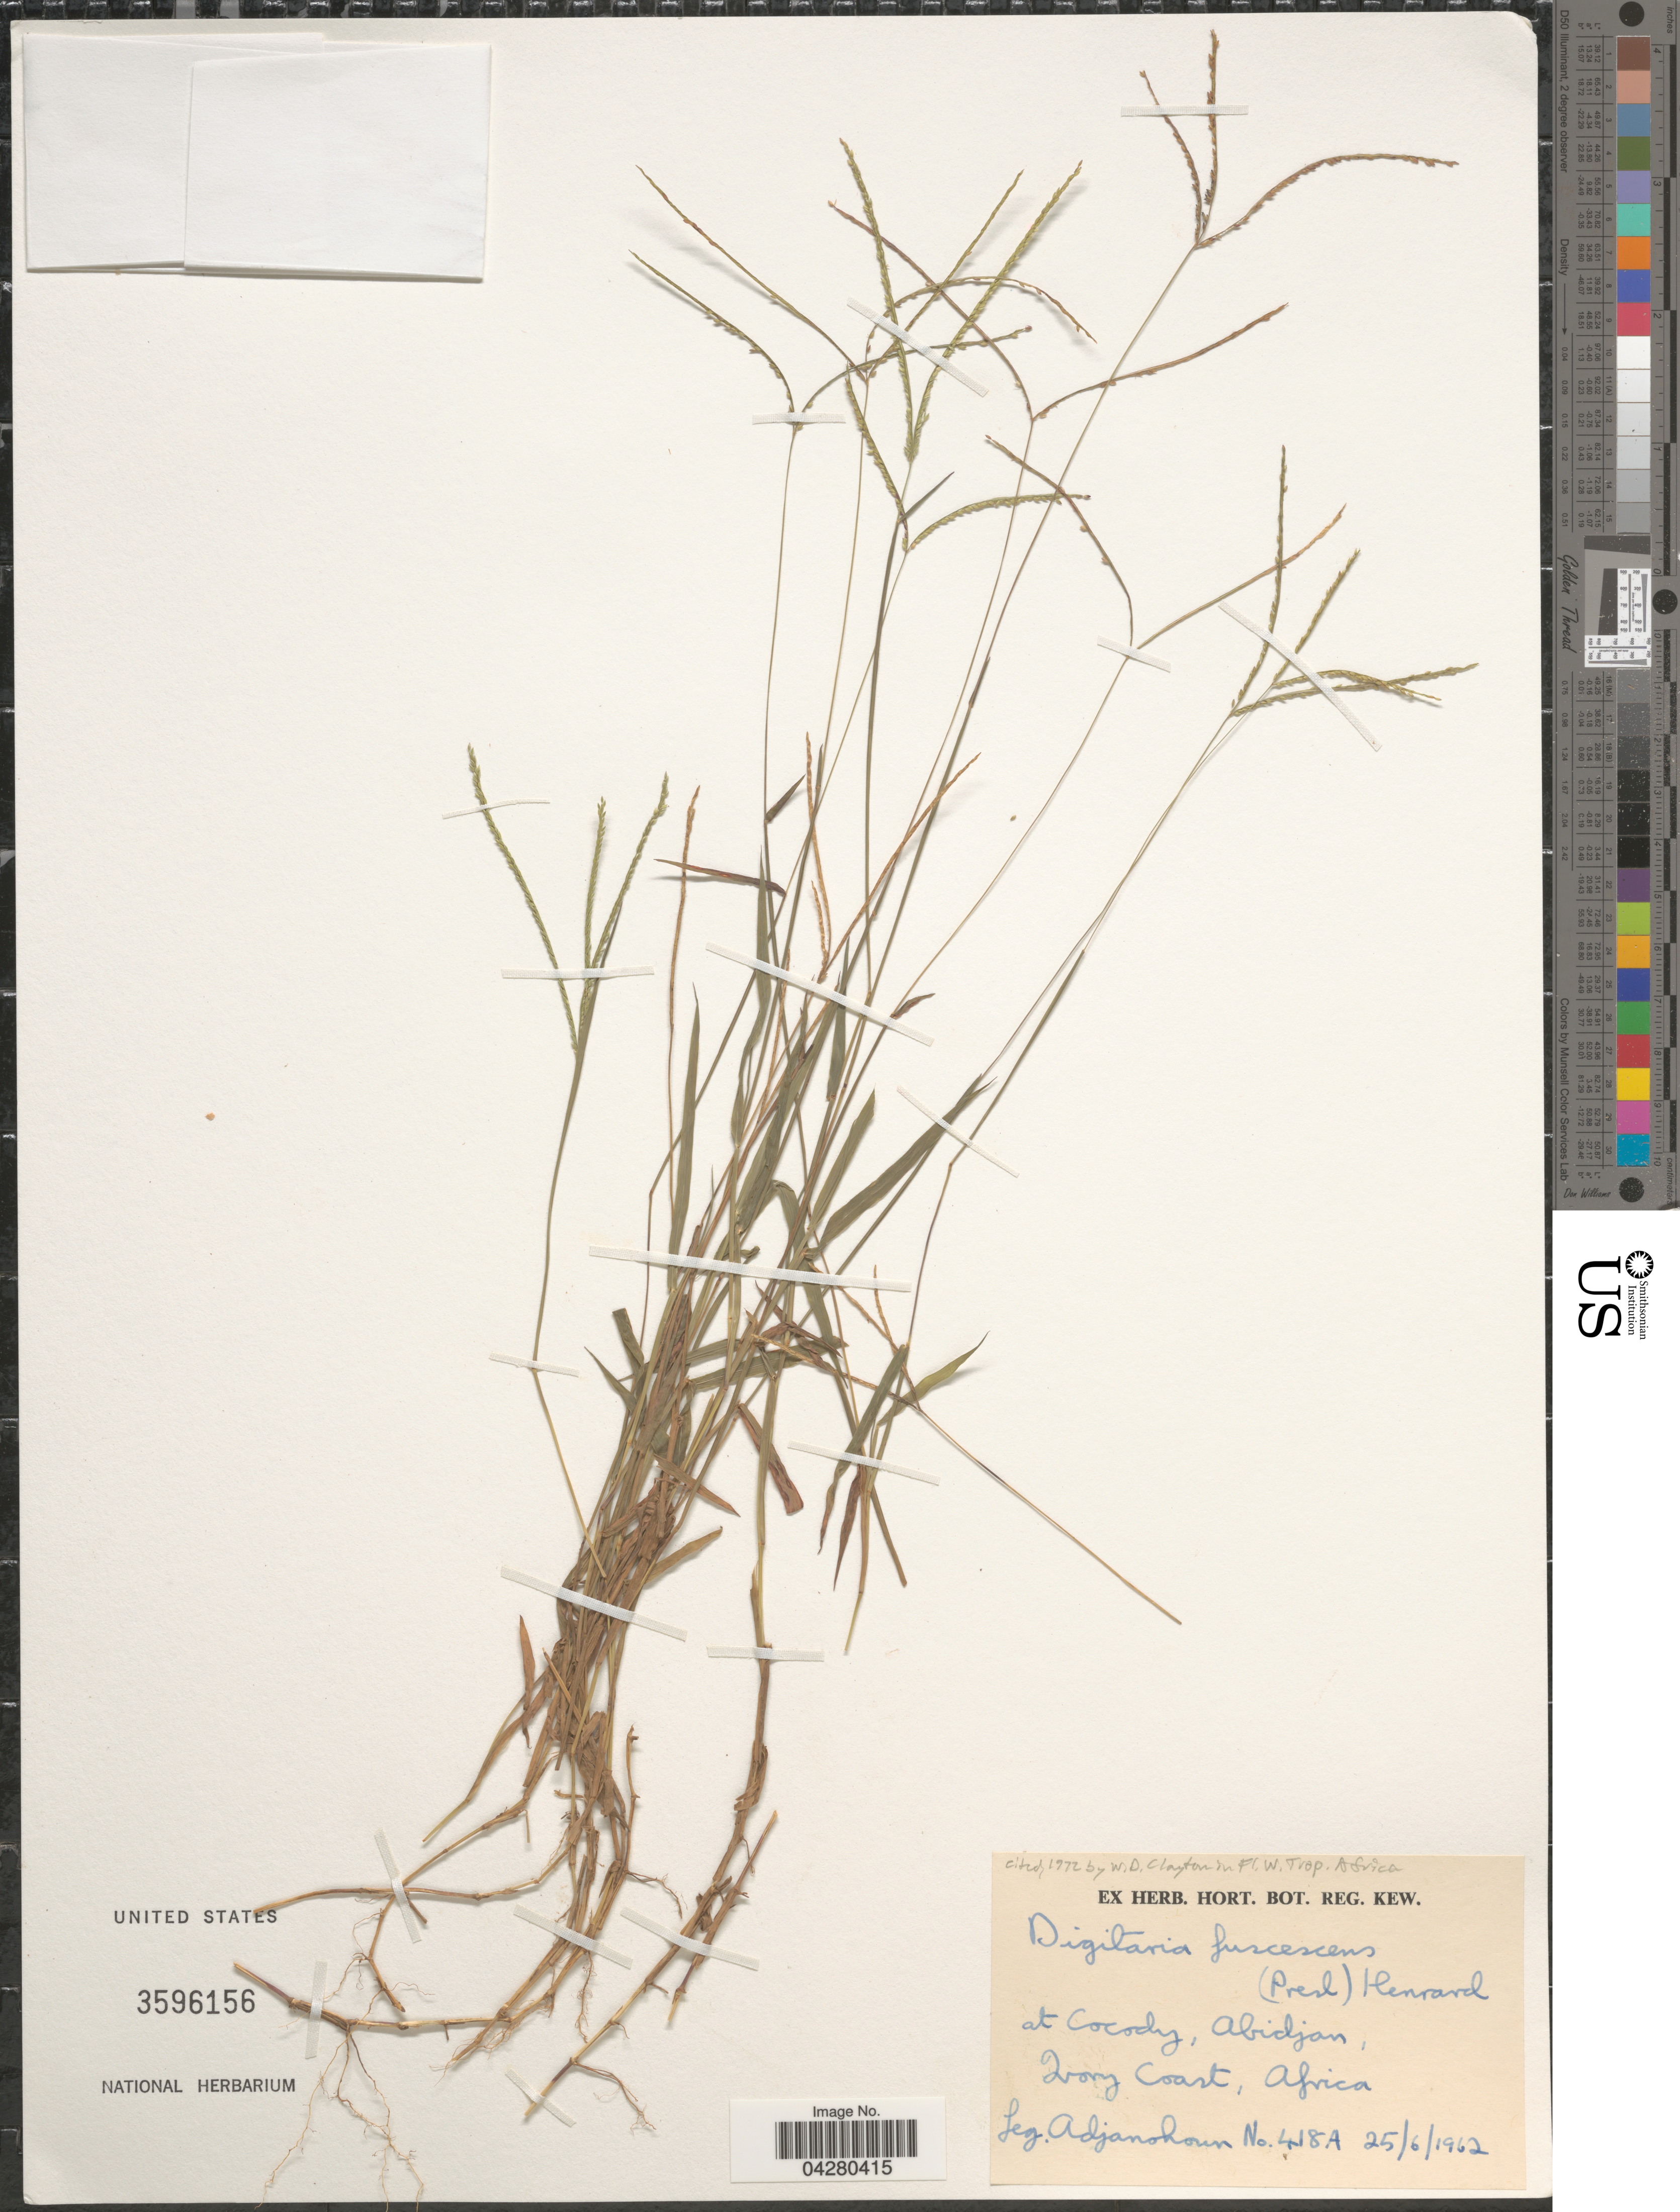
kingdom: Plantae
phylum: Tracheophyta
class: Liliopsida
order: Poales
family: Poaceae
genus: Digitaria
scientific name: Digitaria fuscescens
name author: (J. Presl) Henr.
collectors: E. Adjanohoun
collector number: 418A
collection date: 1962-06-25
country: Ivory Coast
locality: At Cocody, Abidjan.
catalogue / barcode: US 3596156